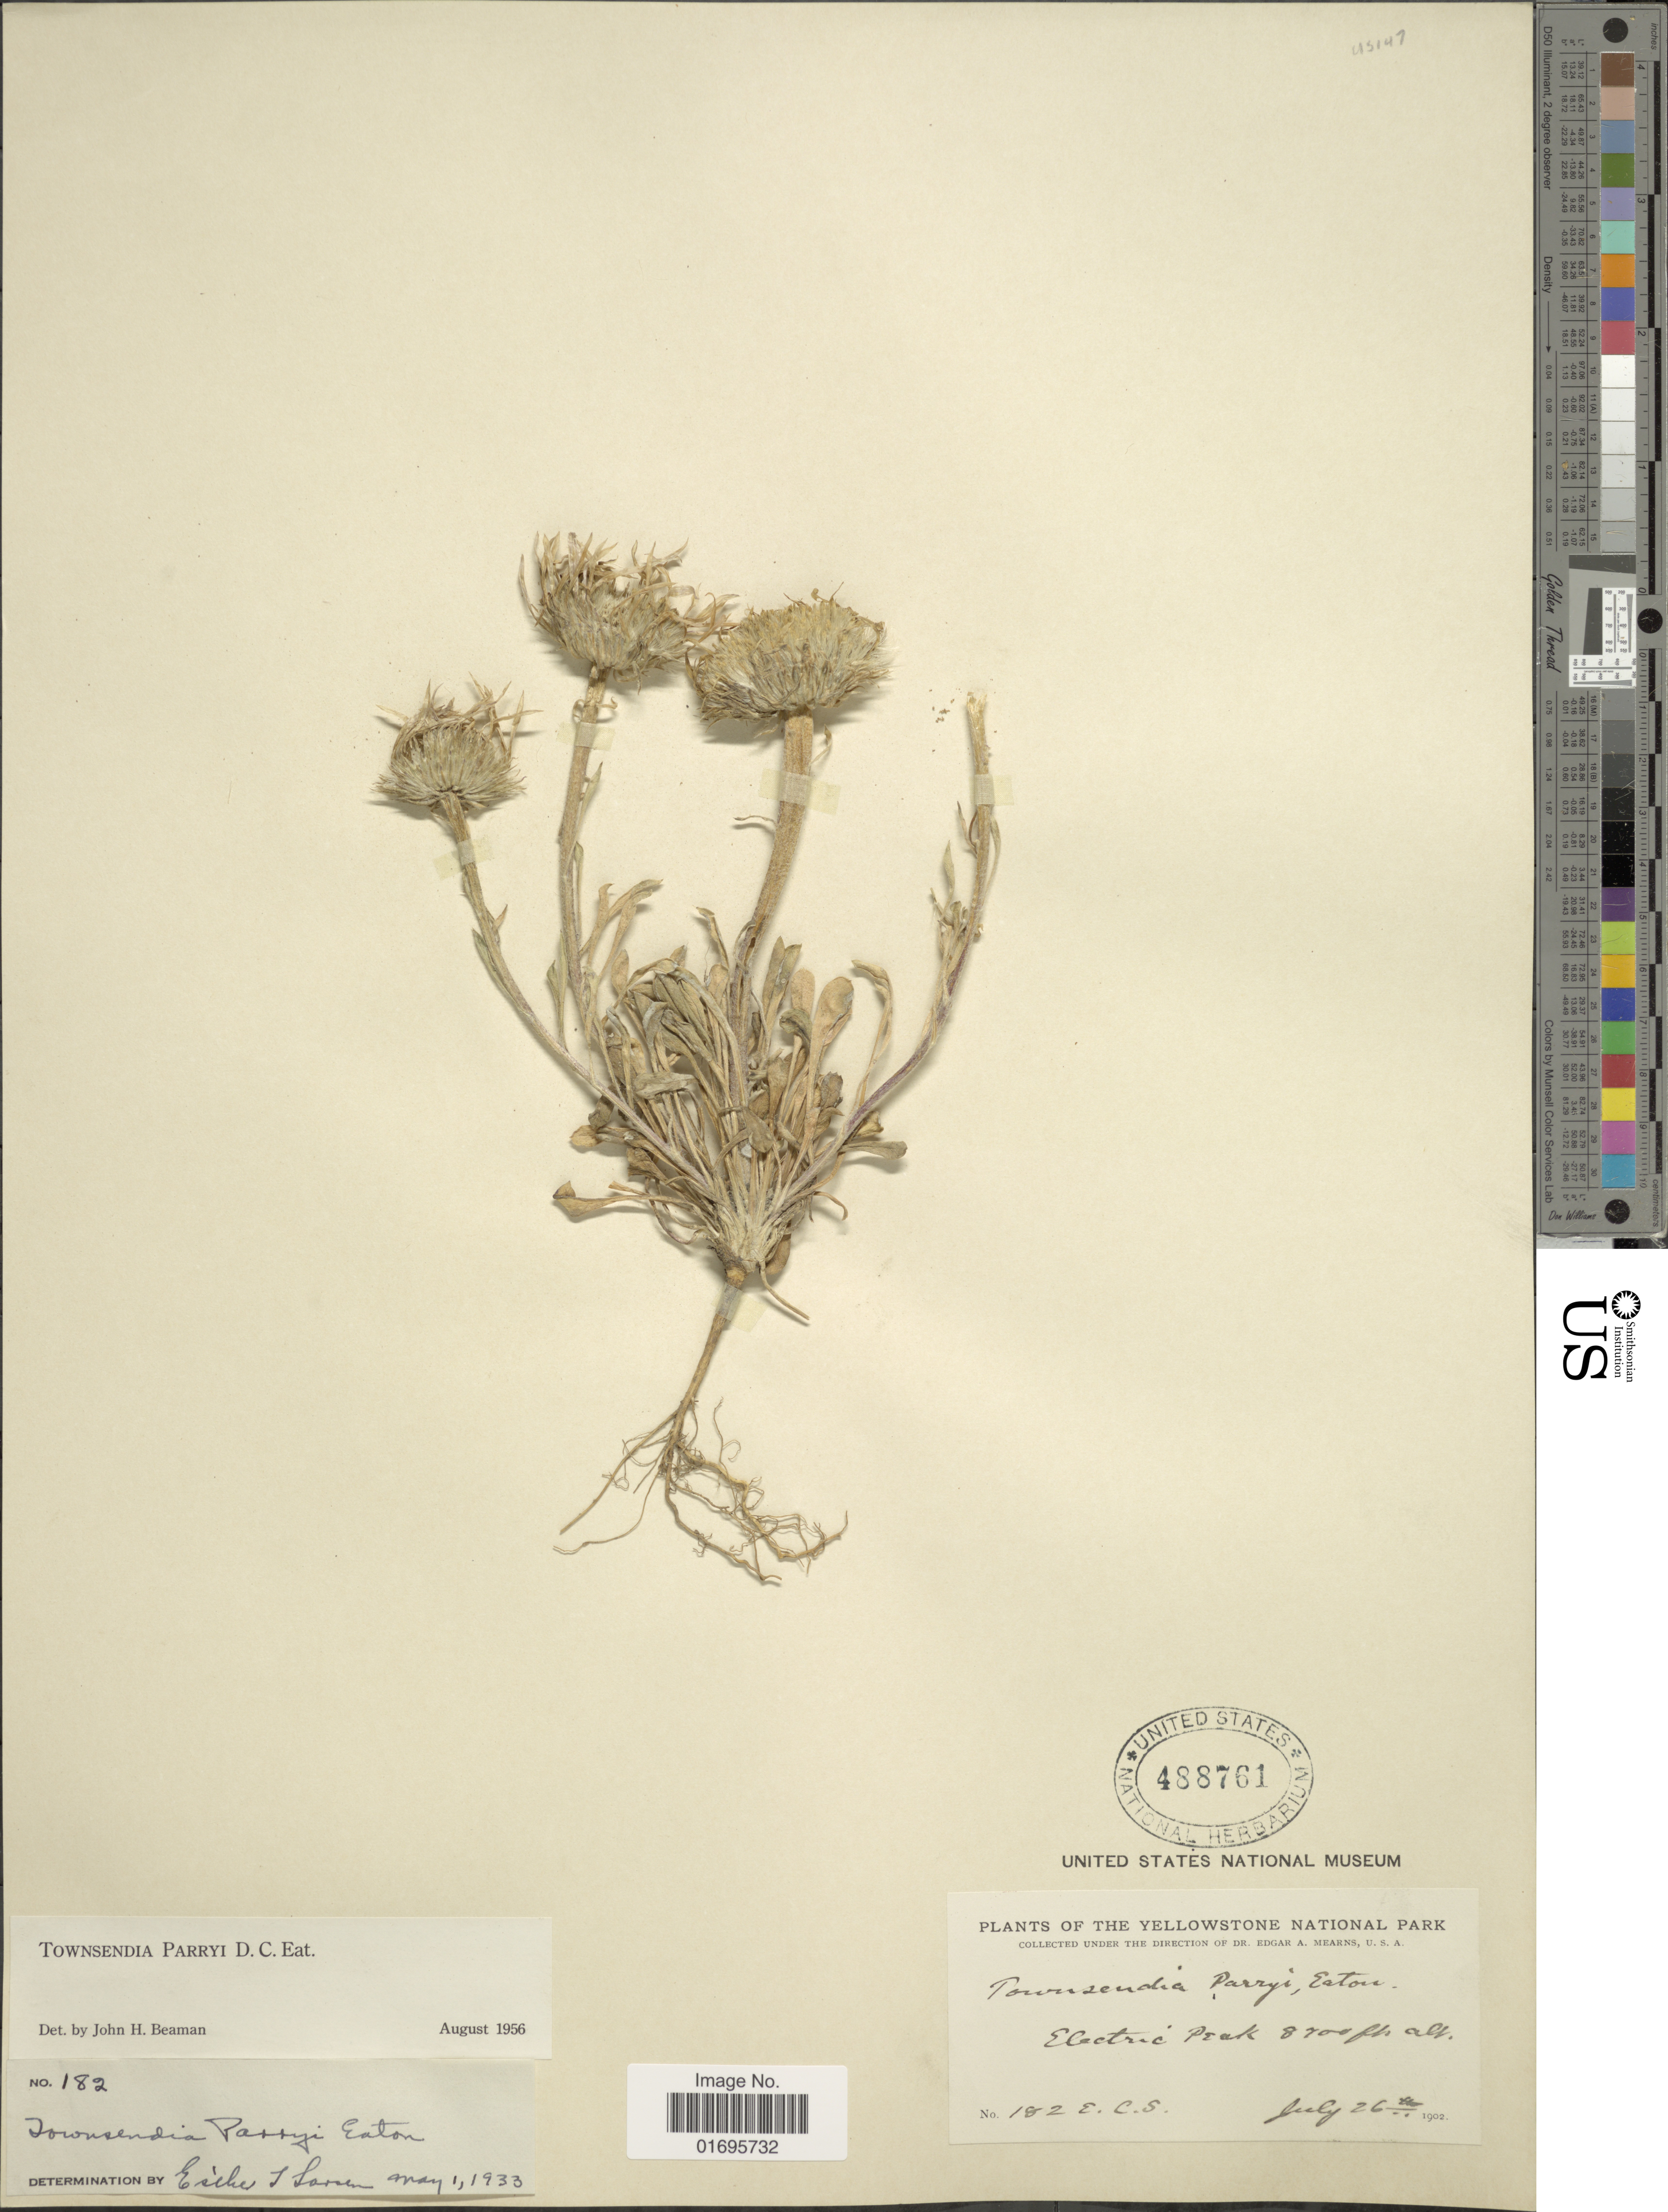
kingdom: Plantae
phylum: Tracheophyta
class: Magnoliopsida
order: Asterales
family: Asteraceae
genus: Townsendia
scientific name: Townsendia parryi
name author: D.C. Eaton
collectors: E. C. Smith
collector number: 182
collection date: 1902-07-26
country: United States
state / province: Montana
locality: Yellowstone National Park. Electric Peak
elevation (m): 2652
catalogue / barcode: US 488761